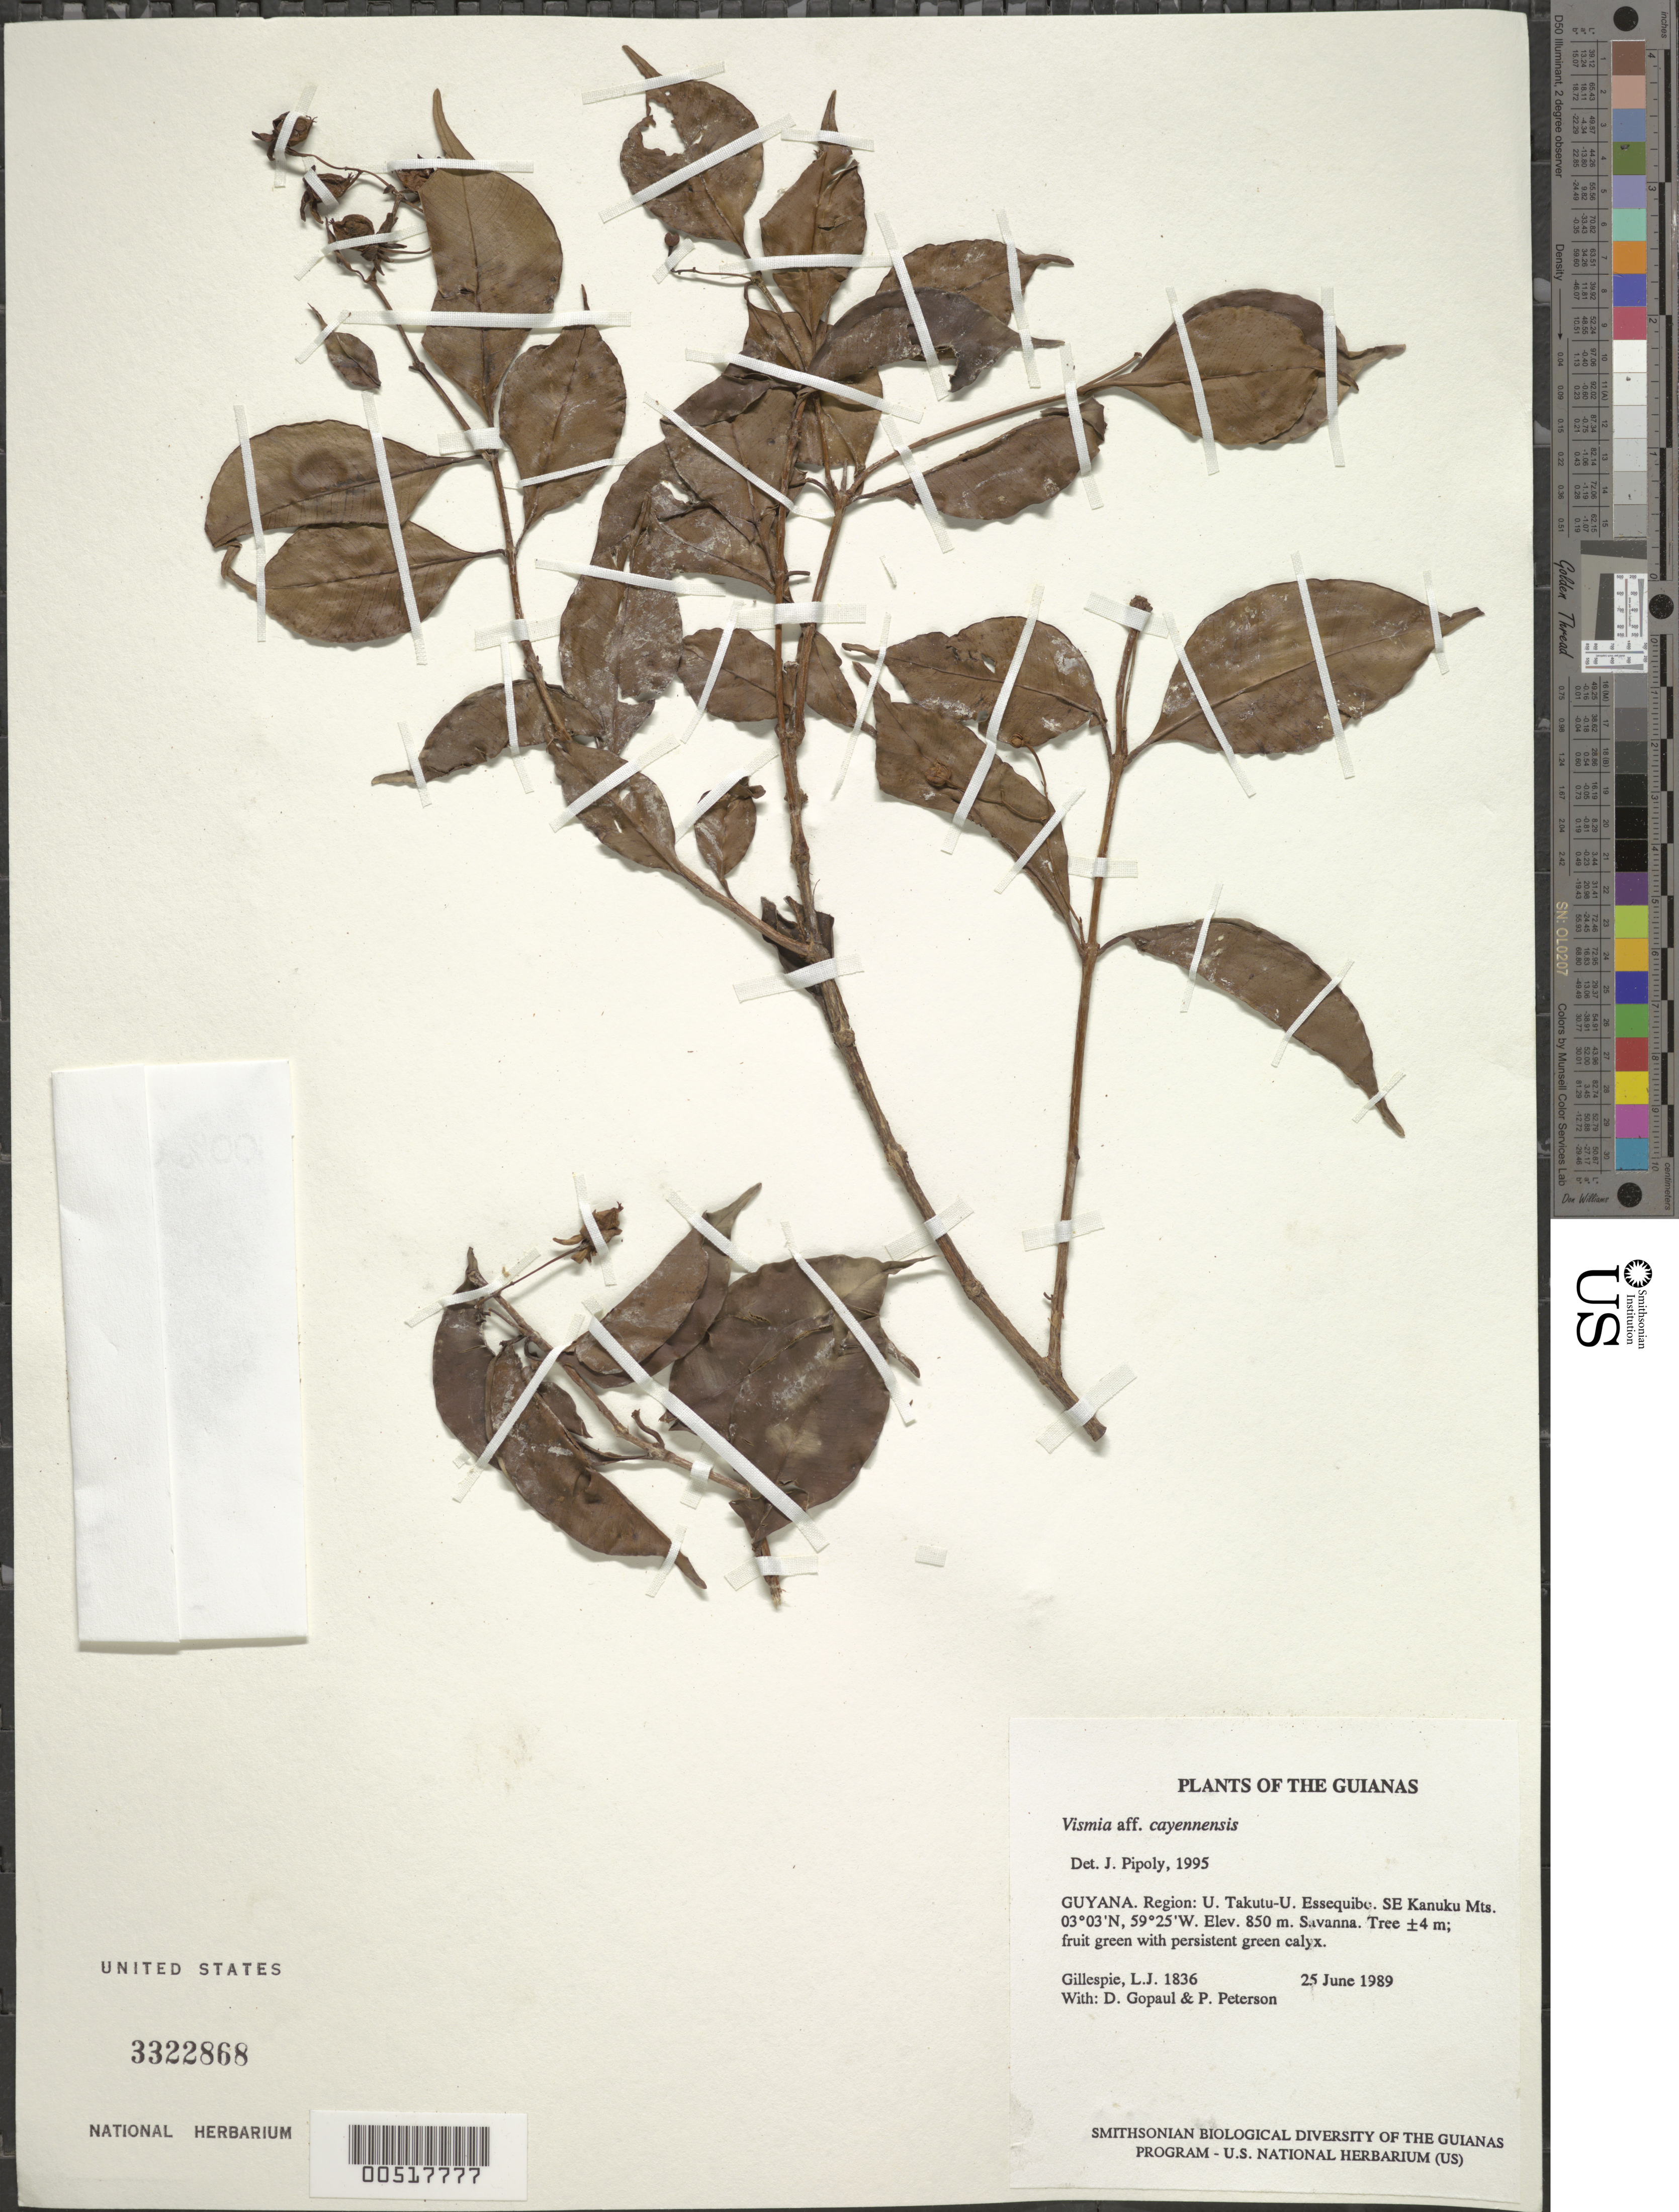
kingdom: Plantae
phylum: Tracheophyta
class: Magnoliopsida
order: Malpighiales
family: Hypericaceae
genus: Vismia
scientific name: Vismia cayennensis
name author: (Jacq.) Pers.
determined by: Pipoly, J. J., III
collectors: L. J. Gillespie, D. Gopaul & P. M. Peterson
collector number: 1836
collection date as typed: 25 June 1989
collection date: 1989-06-25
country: Guyana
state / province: U. Takutu-U. Essequibo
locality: SE Kanuku Mts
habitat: Savanna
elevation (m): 250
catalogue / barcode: US 3322868